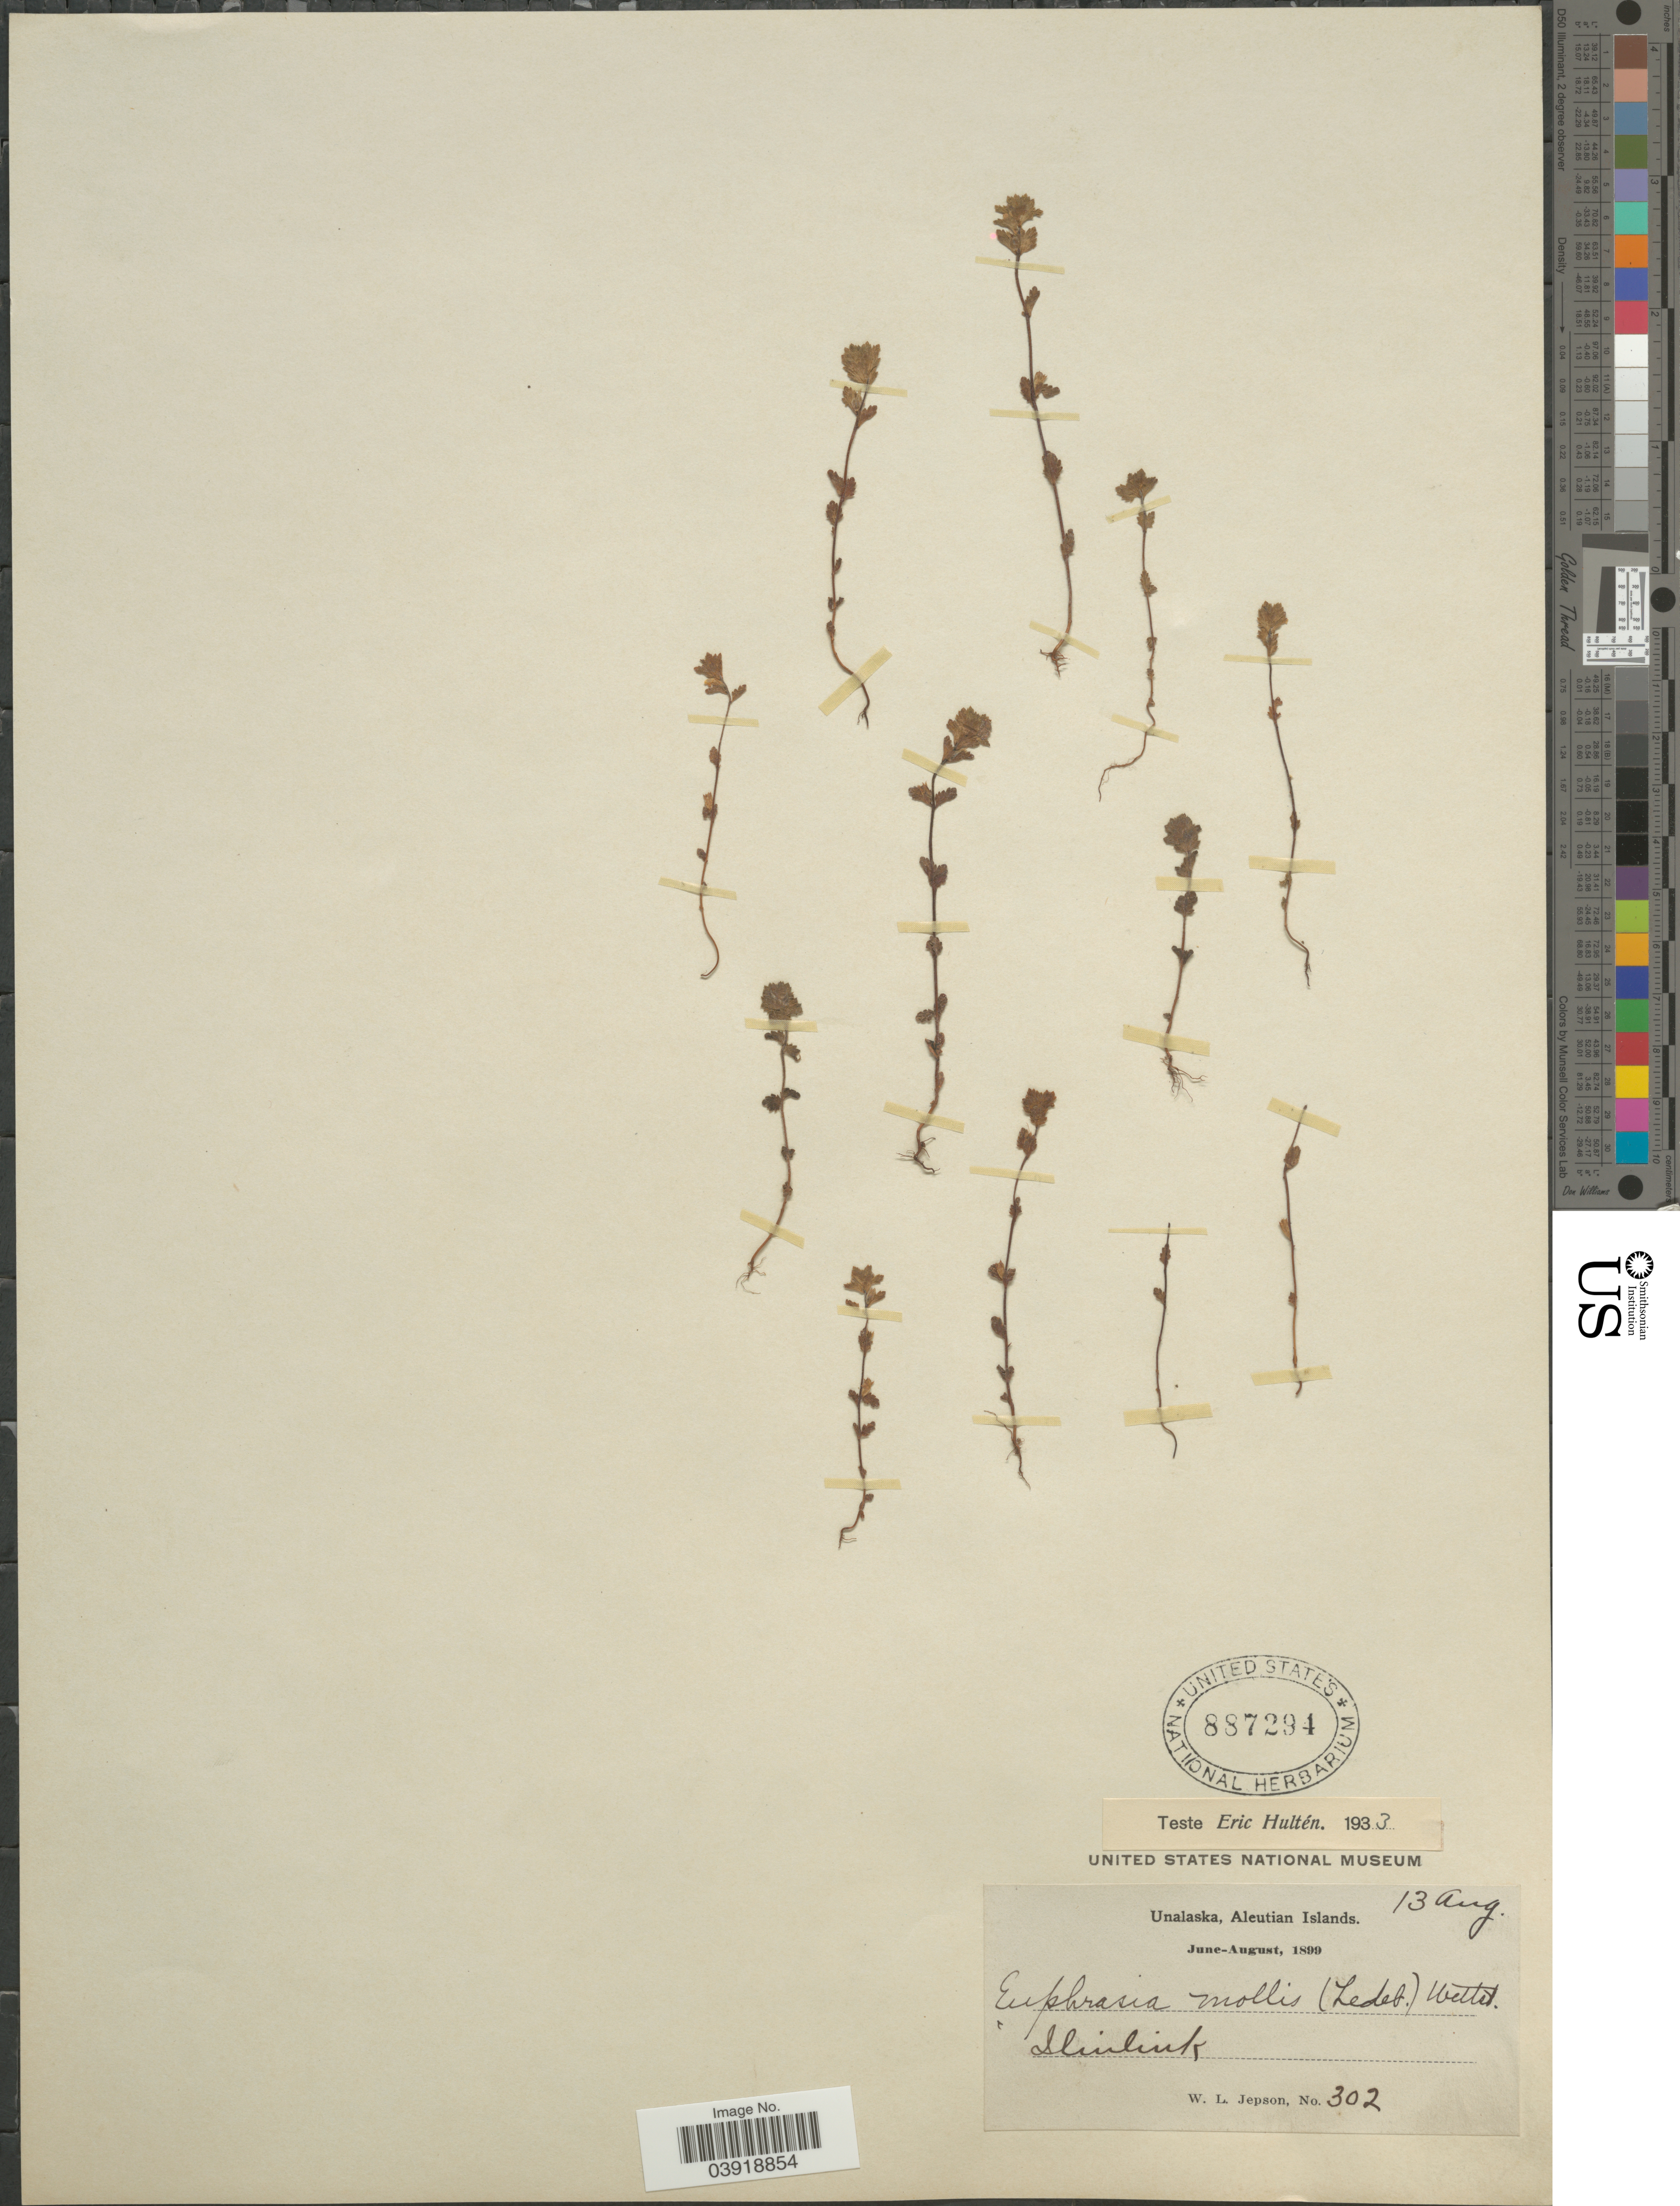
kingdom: Plantae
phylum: Tracheophyta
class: Magnoliopsida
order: Lamiales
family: Orobanchaceae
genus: Euphrasia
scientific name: Euphrasia mollis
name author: (Ledeb.) Wettst.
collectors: W. L. Jepson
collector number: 302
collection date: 1899-06/1899-08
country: United States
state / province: Alaska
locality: Unalaska, Aleutian Islands. Iliuliuk.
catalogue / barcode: US 887294